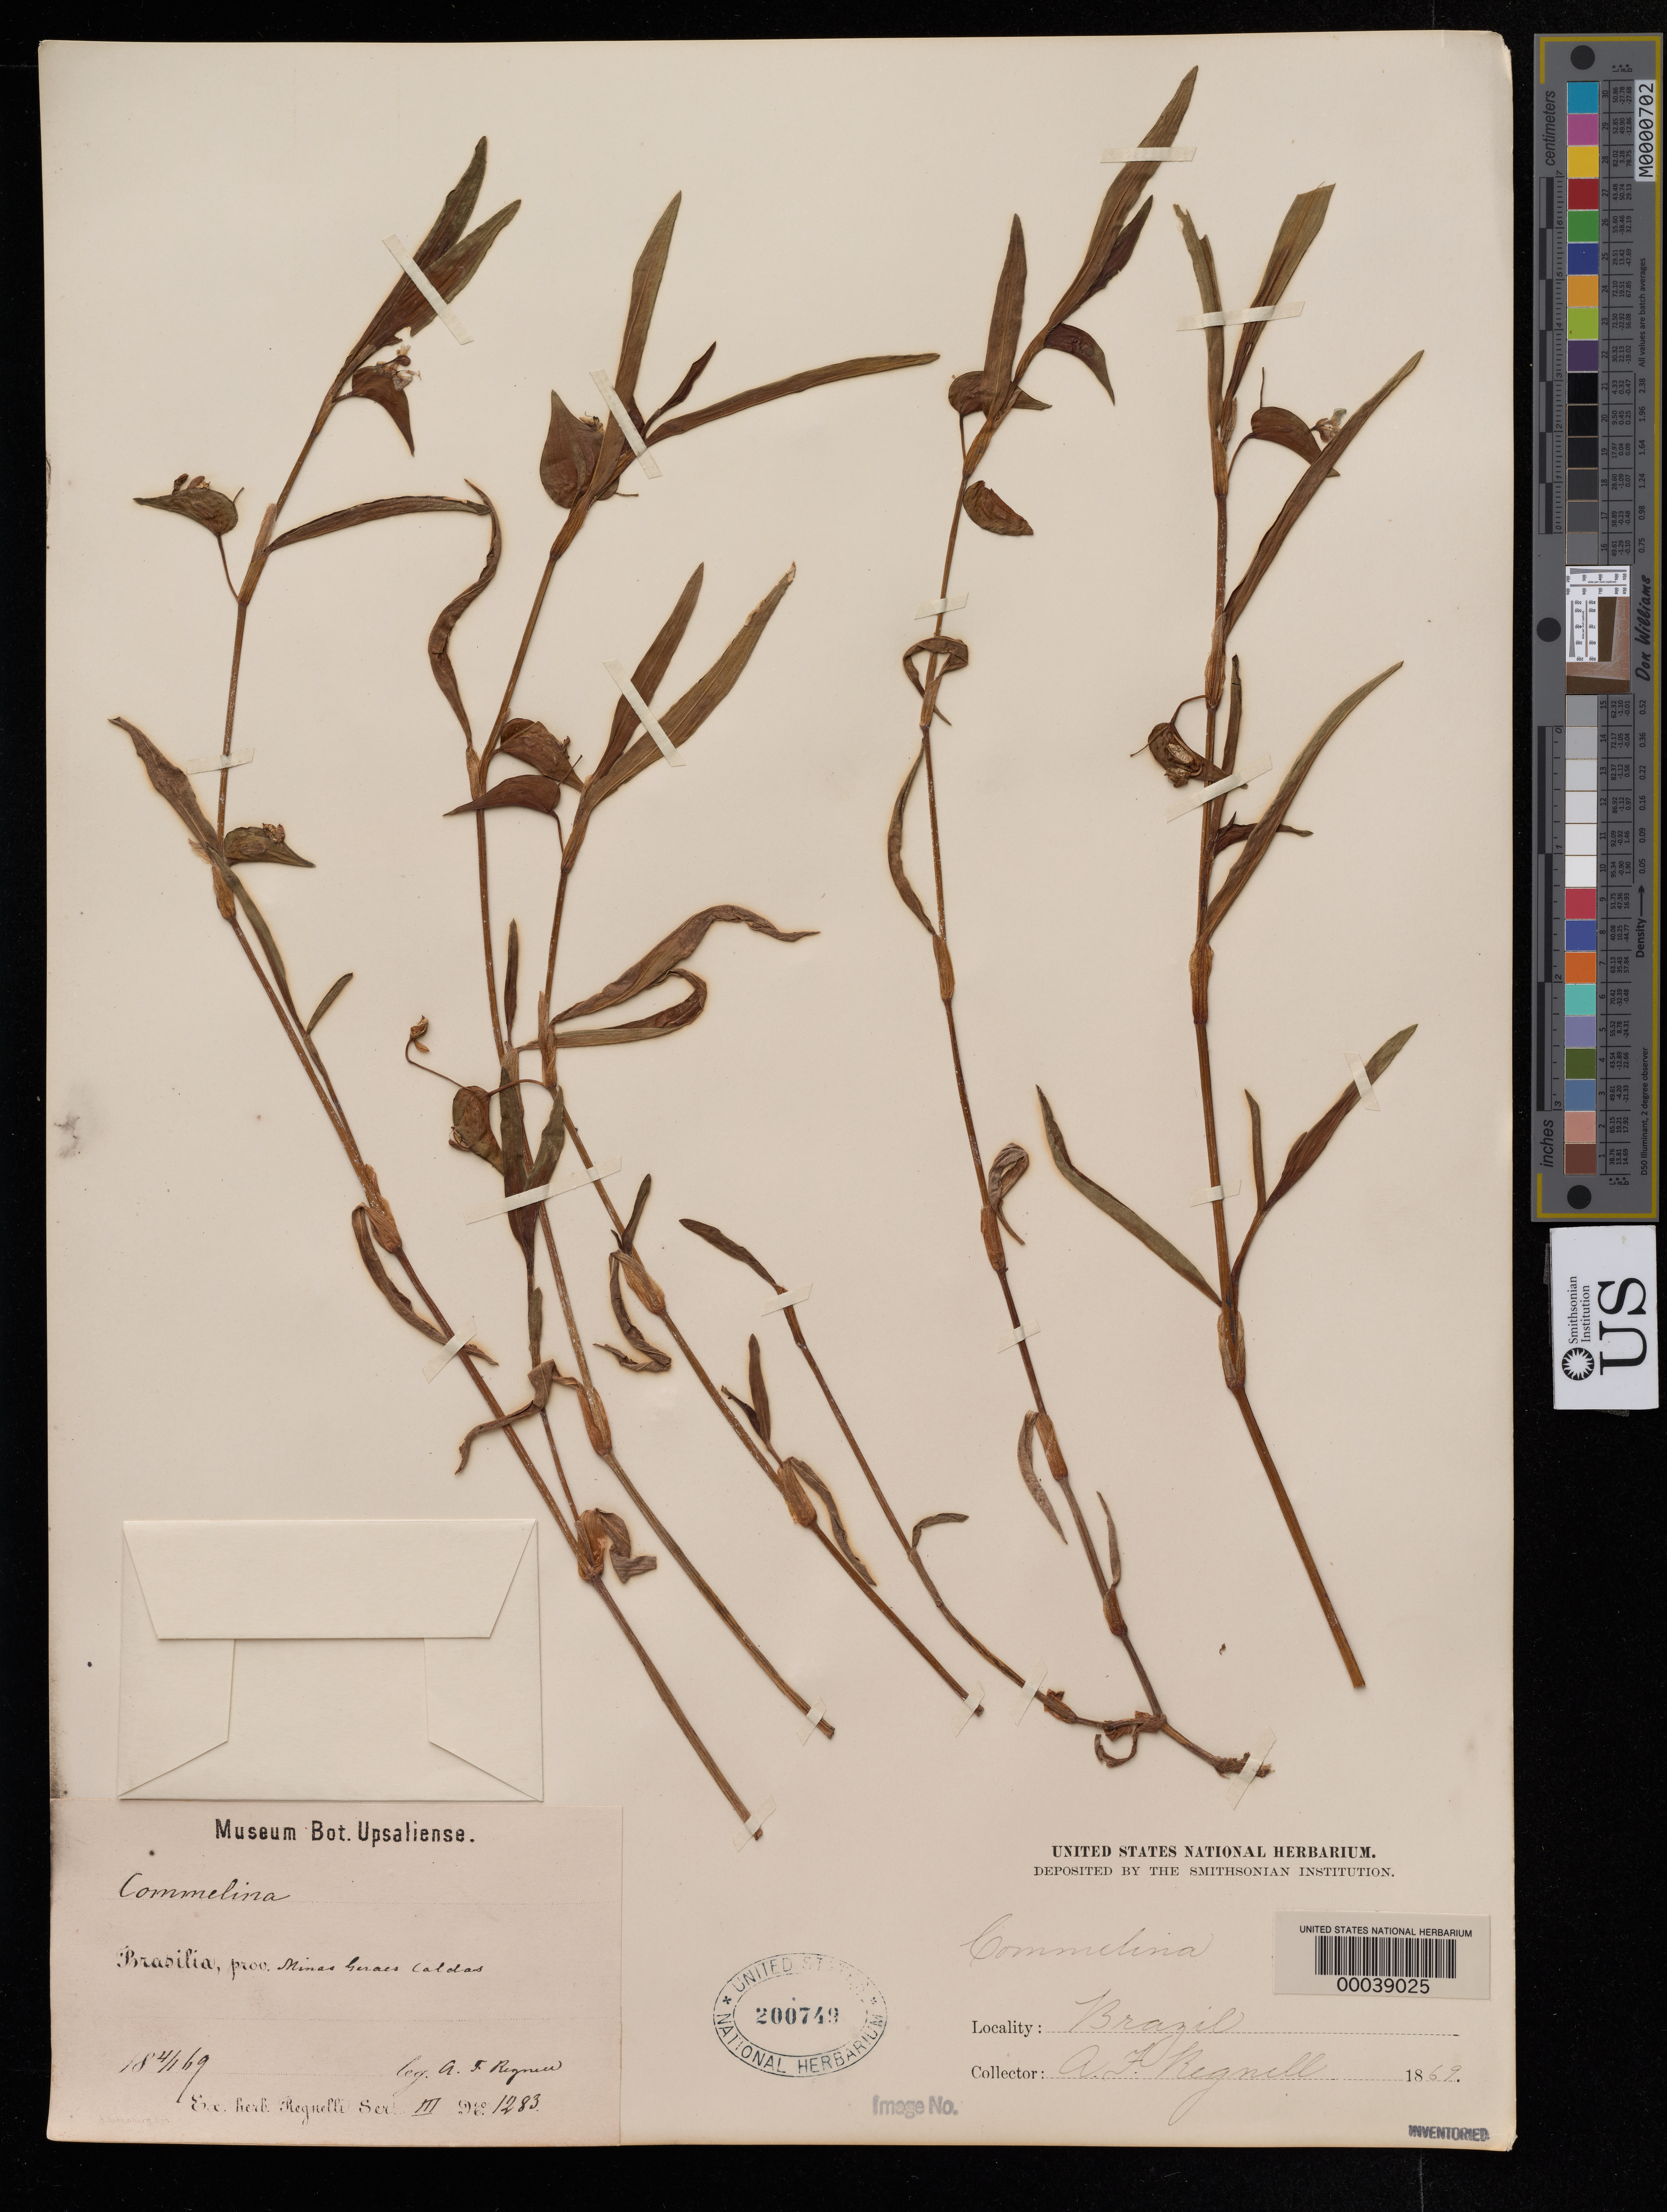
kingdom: Plantae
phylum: Tracheophyta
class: Liliopsida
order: Commelinales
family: Commelinaceae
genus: Commelina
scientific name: Commelina sp.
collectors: A. F. Regnell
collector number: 1283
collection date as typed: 04 Jan 1869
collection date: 1869-01-04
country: Brazil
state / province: Minas Gerais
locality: Caldos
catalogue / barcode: US 200749